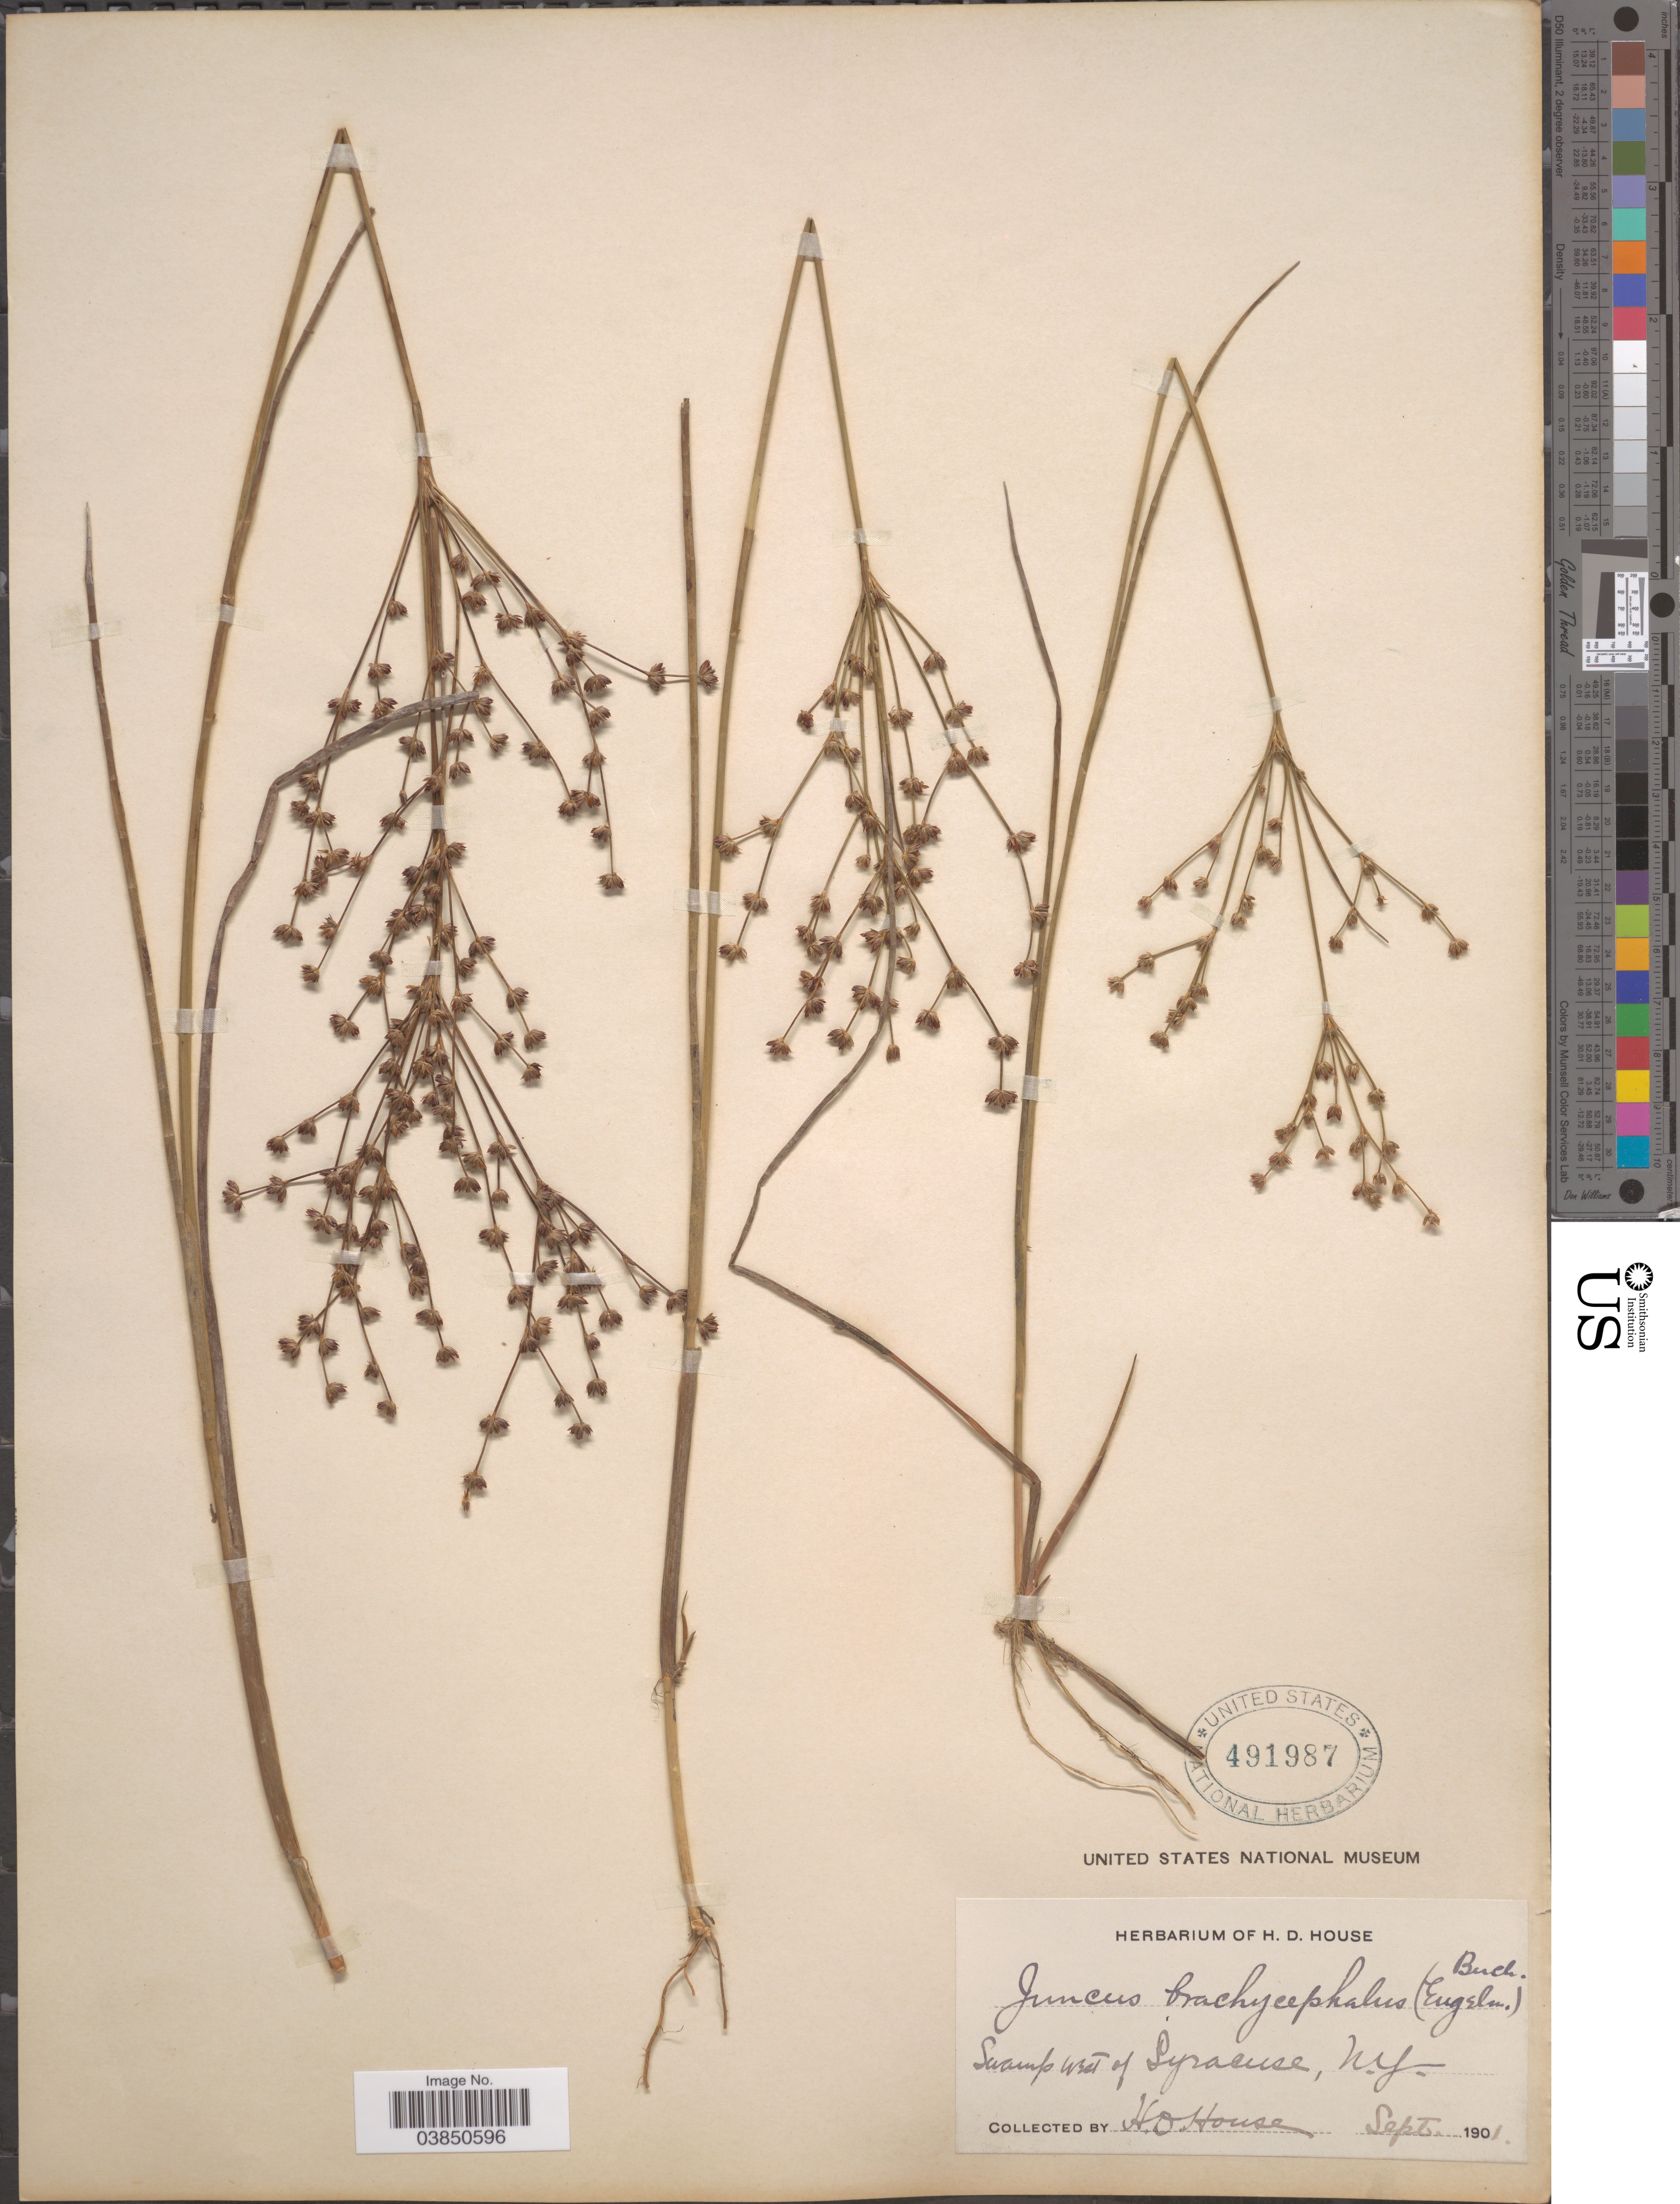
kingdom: Plantae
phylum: Tracheophyta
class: Liliopsida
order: Poales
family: Juncaceae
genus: Juncus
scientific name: Juncus brachycephalus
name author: (Engelm.) Buchenau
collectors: H. D. House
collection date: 1901-09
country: United States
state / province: New York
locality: Swamp west of Syracuse.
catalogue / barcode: US 491987